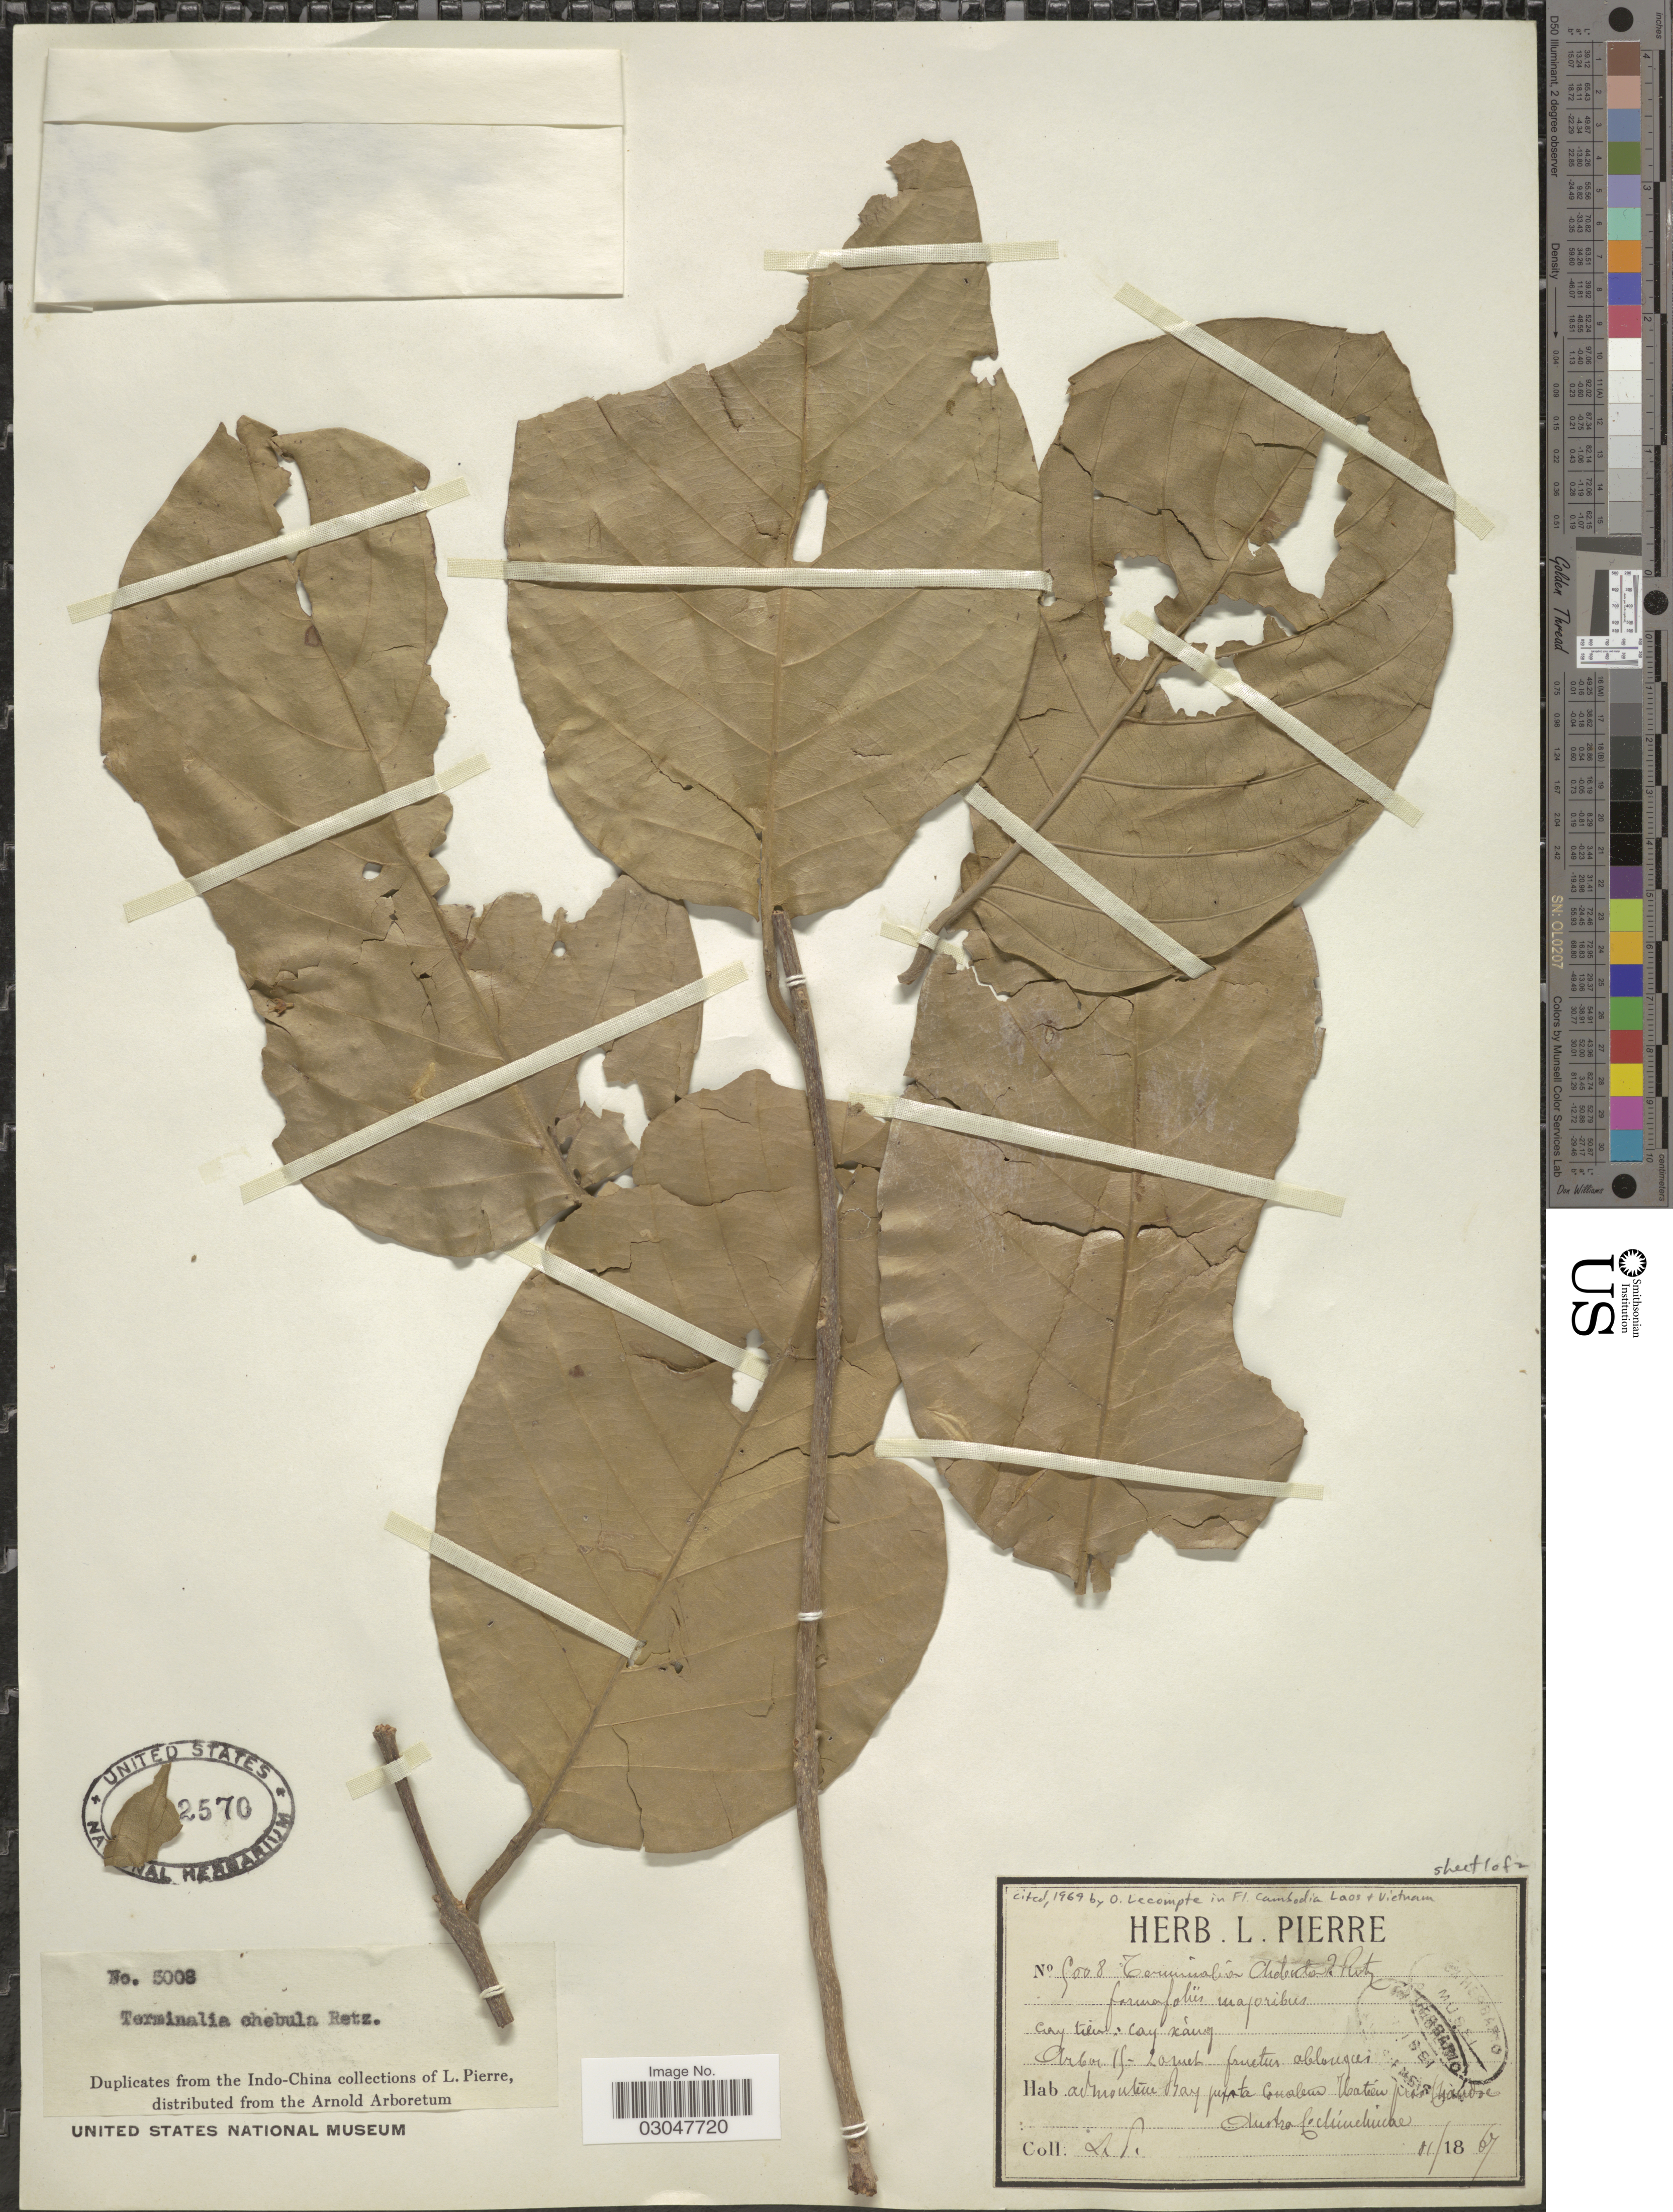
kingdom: Plantae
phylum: Tracheophyta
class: Magnoliopsida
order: Myrtales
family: Combretaceae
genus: Terminalia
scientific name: Terminalia chebula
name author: Retz.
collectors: L. Pierre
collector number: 5008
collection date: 1867-11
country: Vietnam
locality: Adouten Bay juxata Conalen Ibatíen prov. Thiando Austro Cochinchinae.